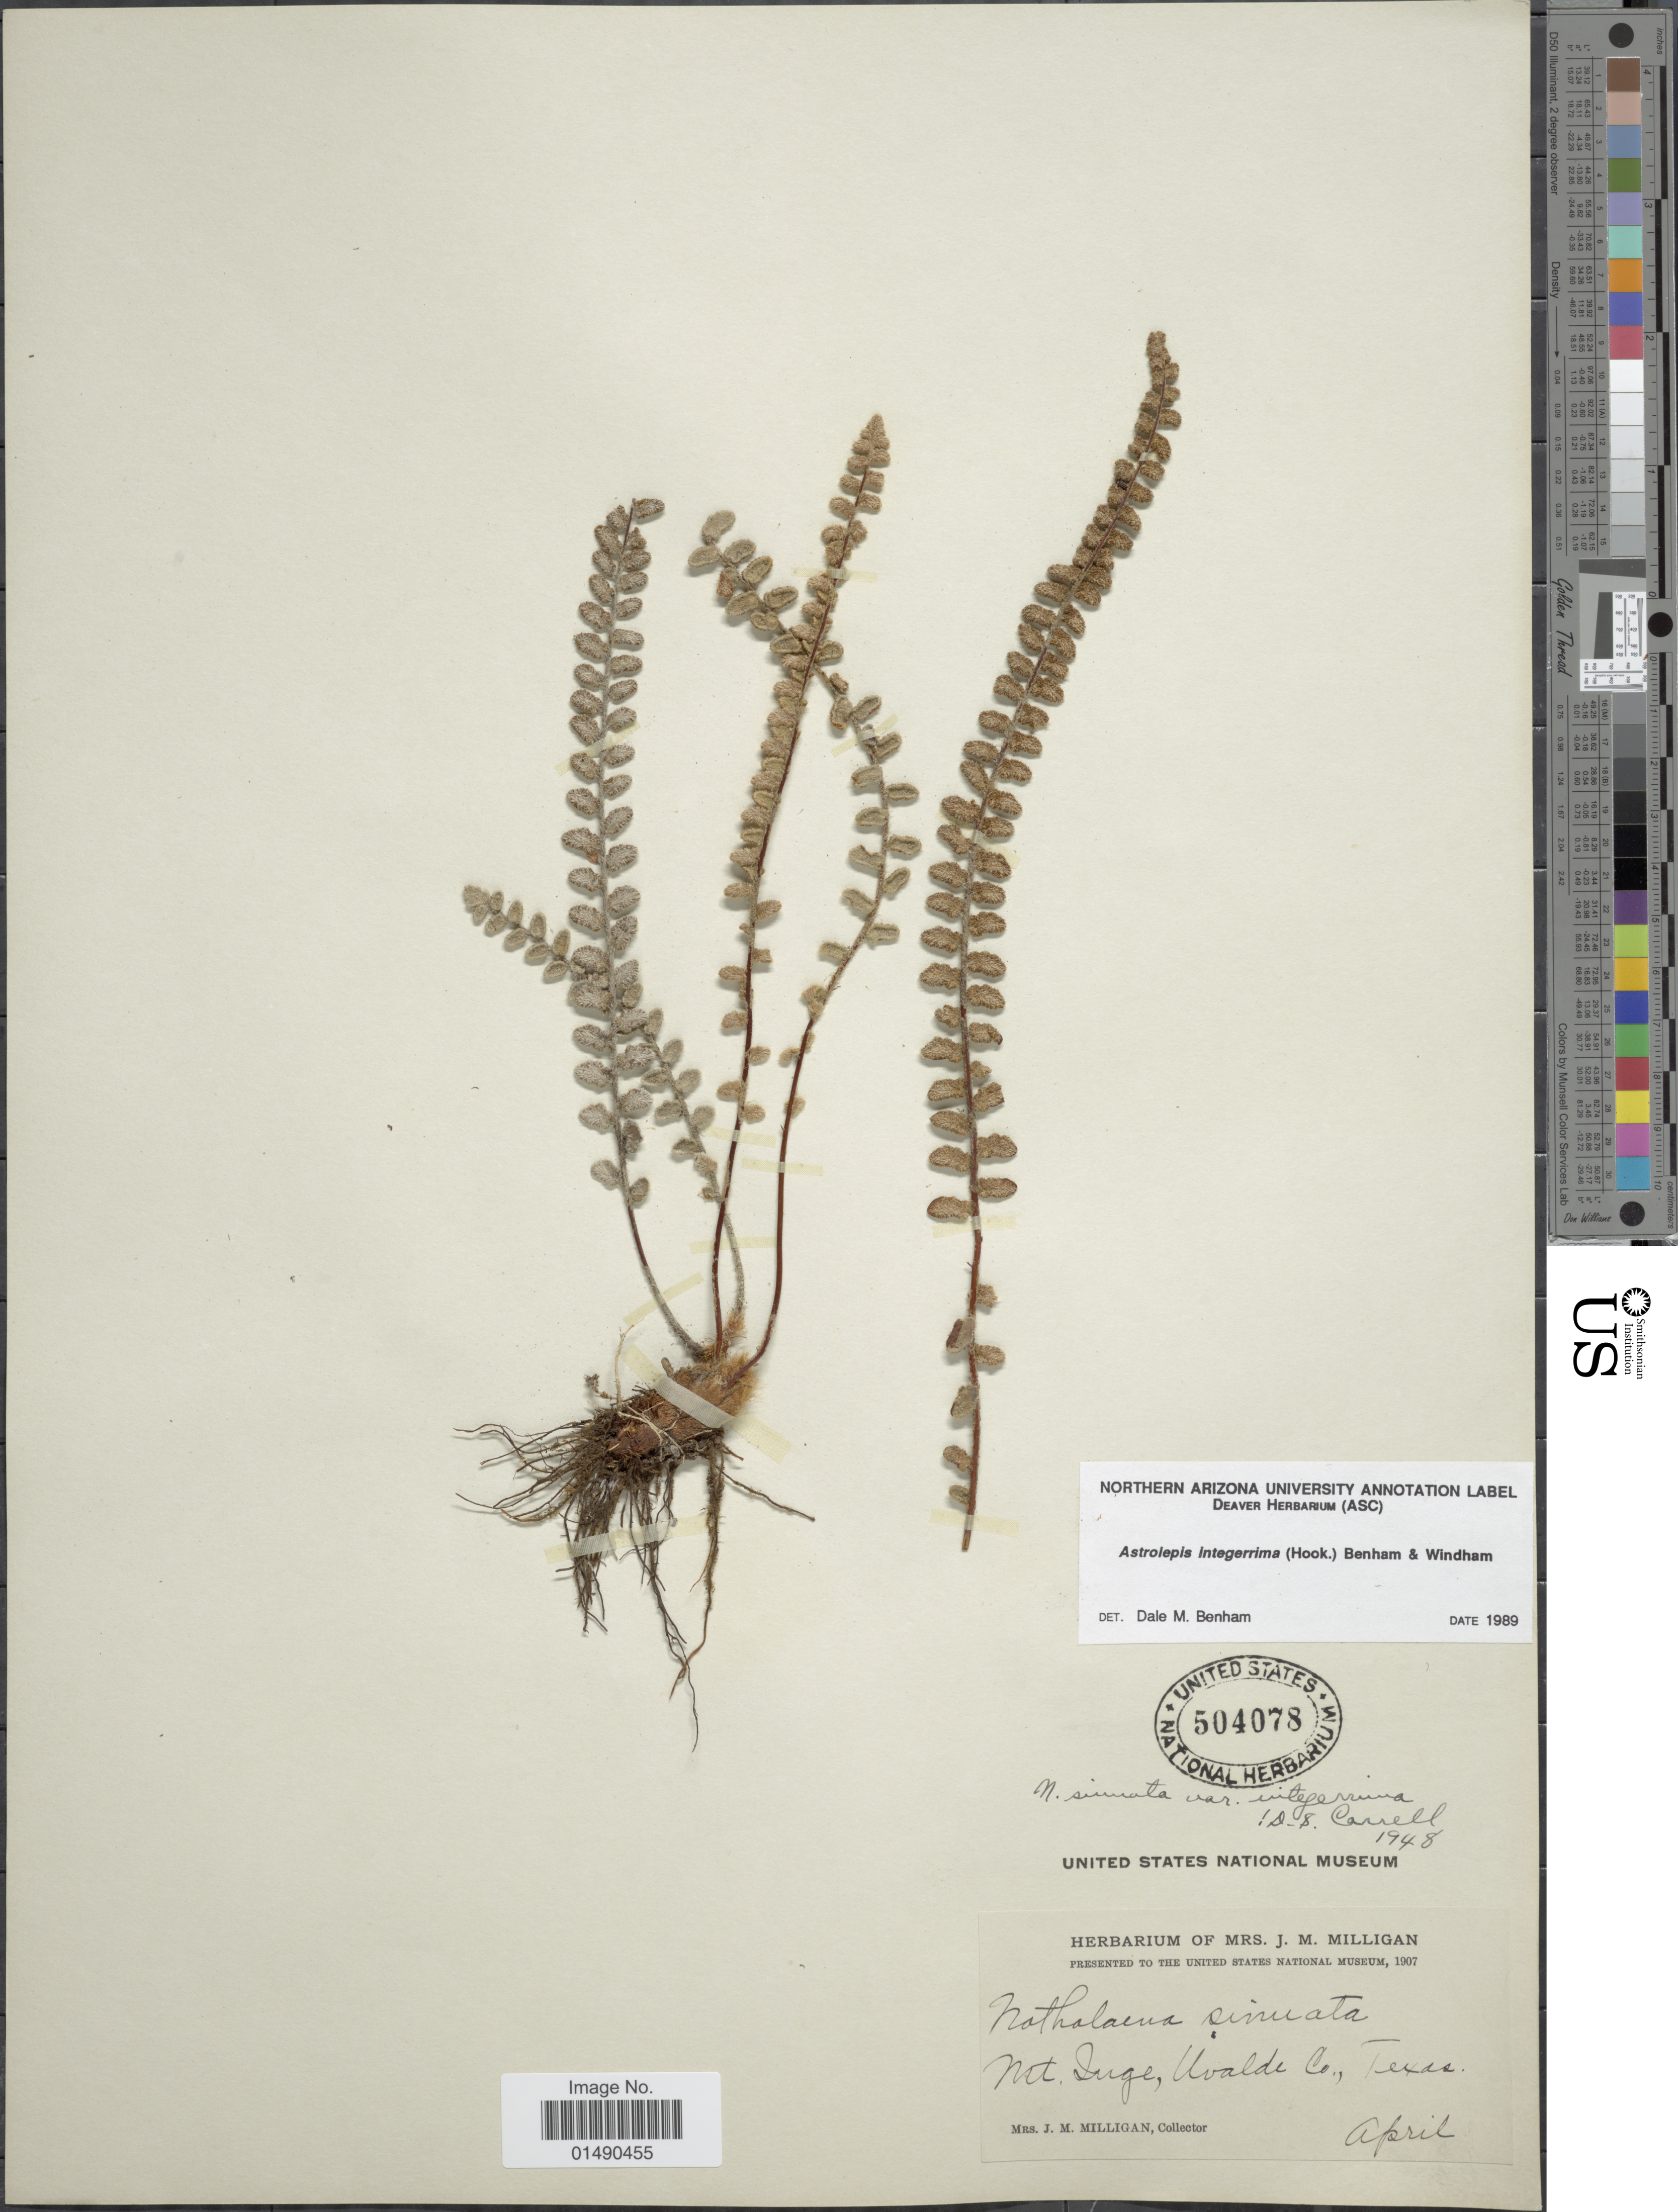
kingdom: Plantae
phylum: Tracheophyta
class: Polypodiopsida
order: Polypodiales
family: Pteridaceae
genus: Astrolepis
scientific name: Astrolepis integerrima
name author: (Hook.) D.M. Benham & Windham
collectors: J. M. Milligan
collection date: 1907-04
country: United States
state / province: Texas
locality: Mt. Inge, Uvalde Co.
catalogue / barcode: US 504078